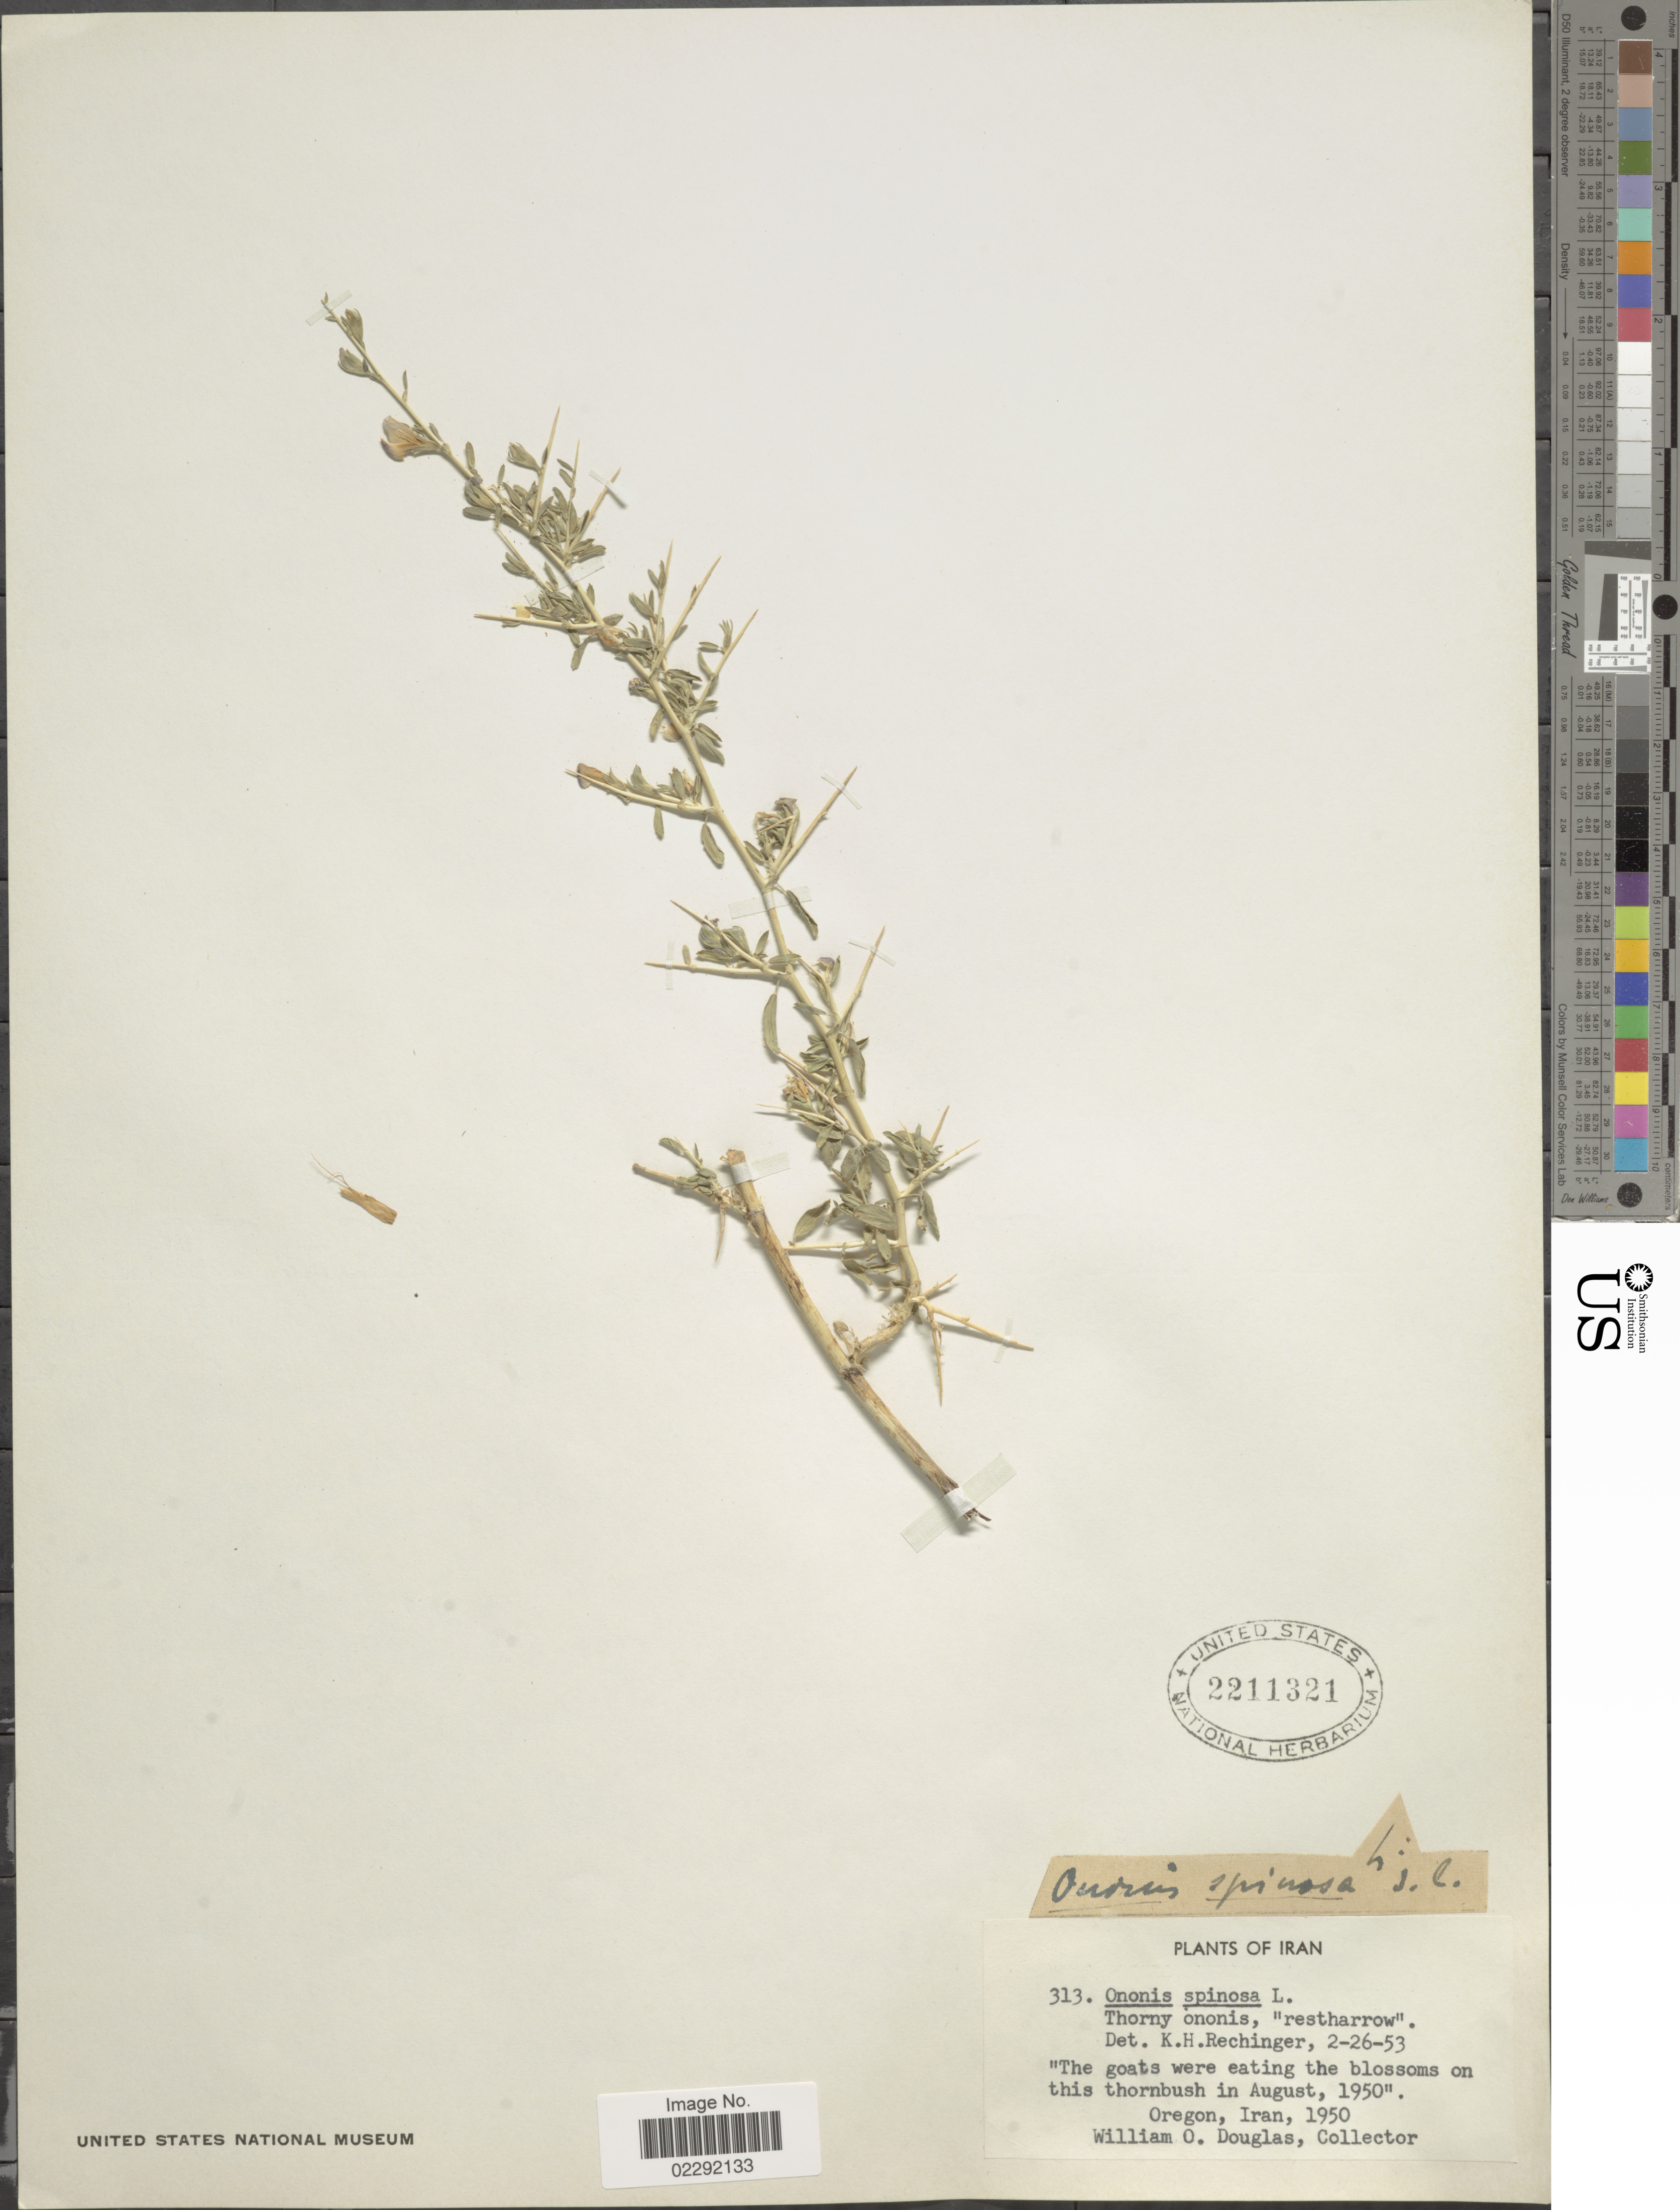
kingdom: Plantae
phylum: Tracheophyta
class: Magnoliopsida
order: Fabales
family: Fabaceae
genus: Ononis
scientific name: Ononis spinosa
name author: L.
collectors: W. Douglas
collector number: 313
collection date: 1950-08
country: Iran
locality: The goats were eating the blossoms on this thornbush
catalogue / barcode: US 2211321